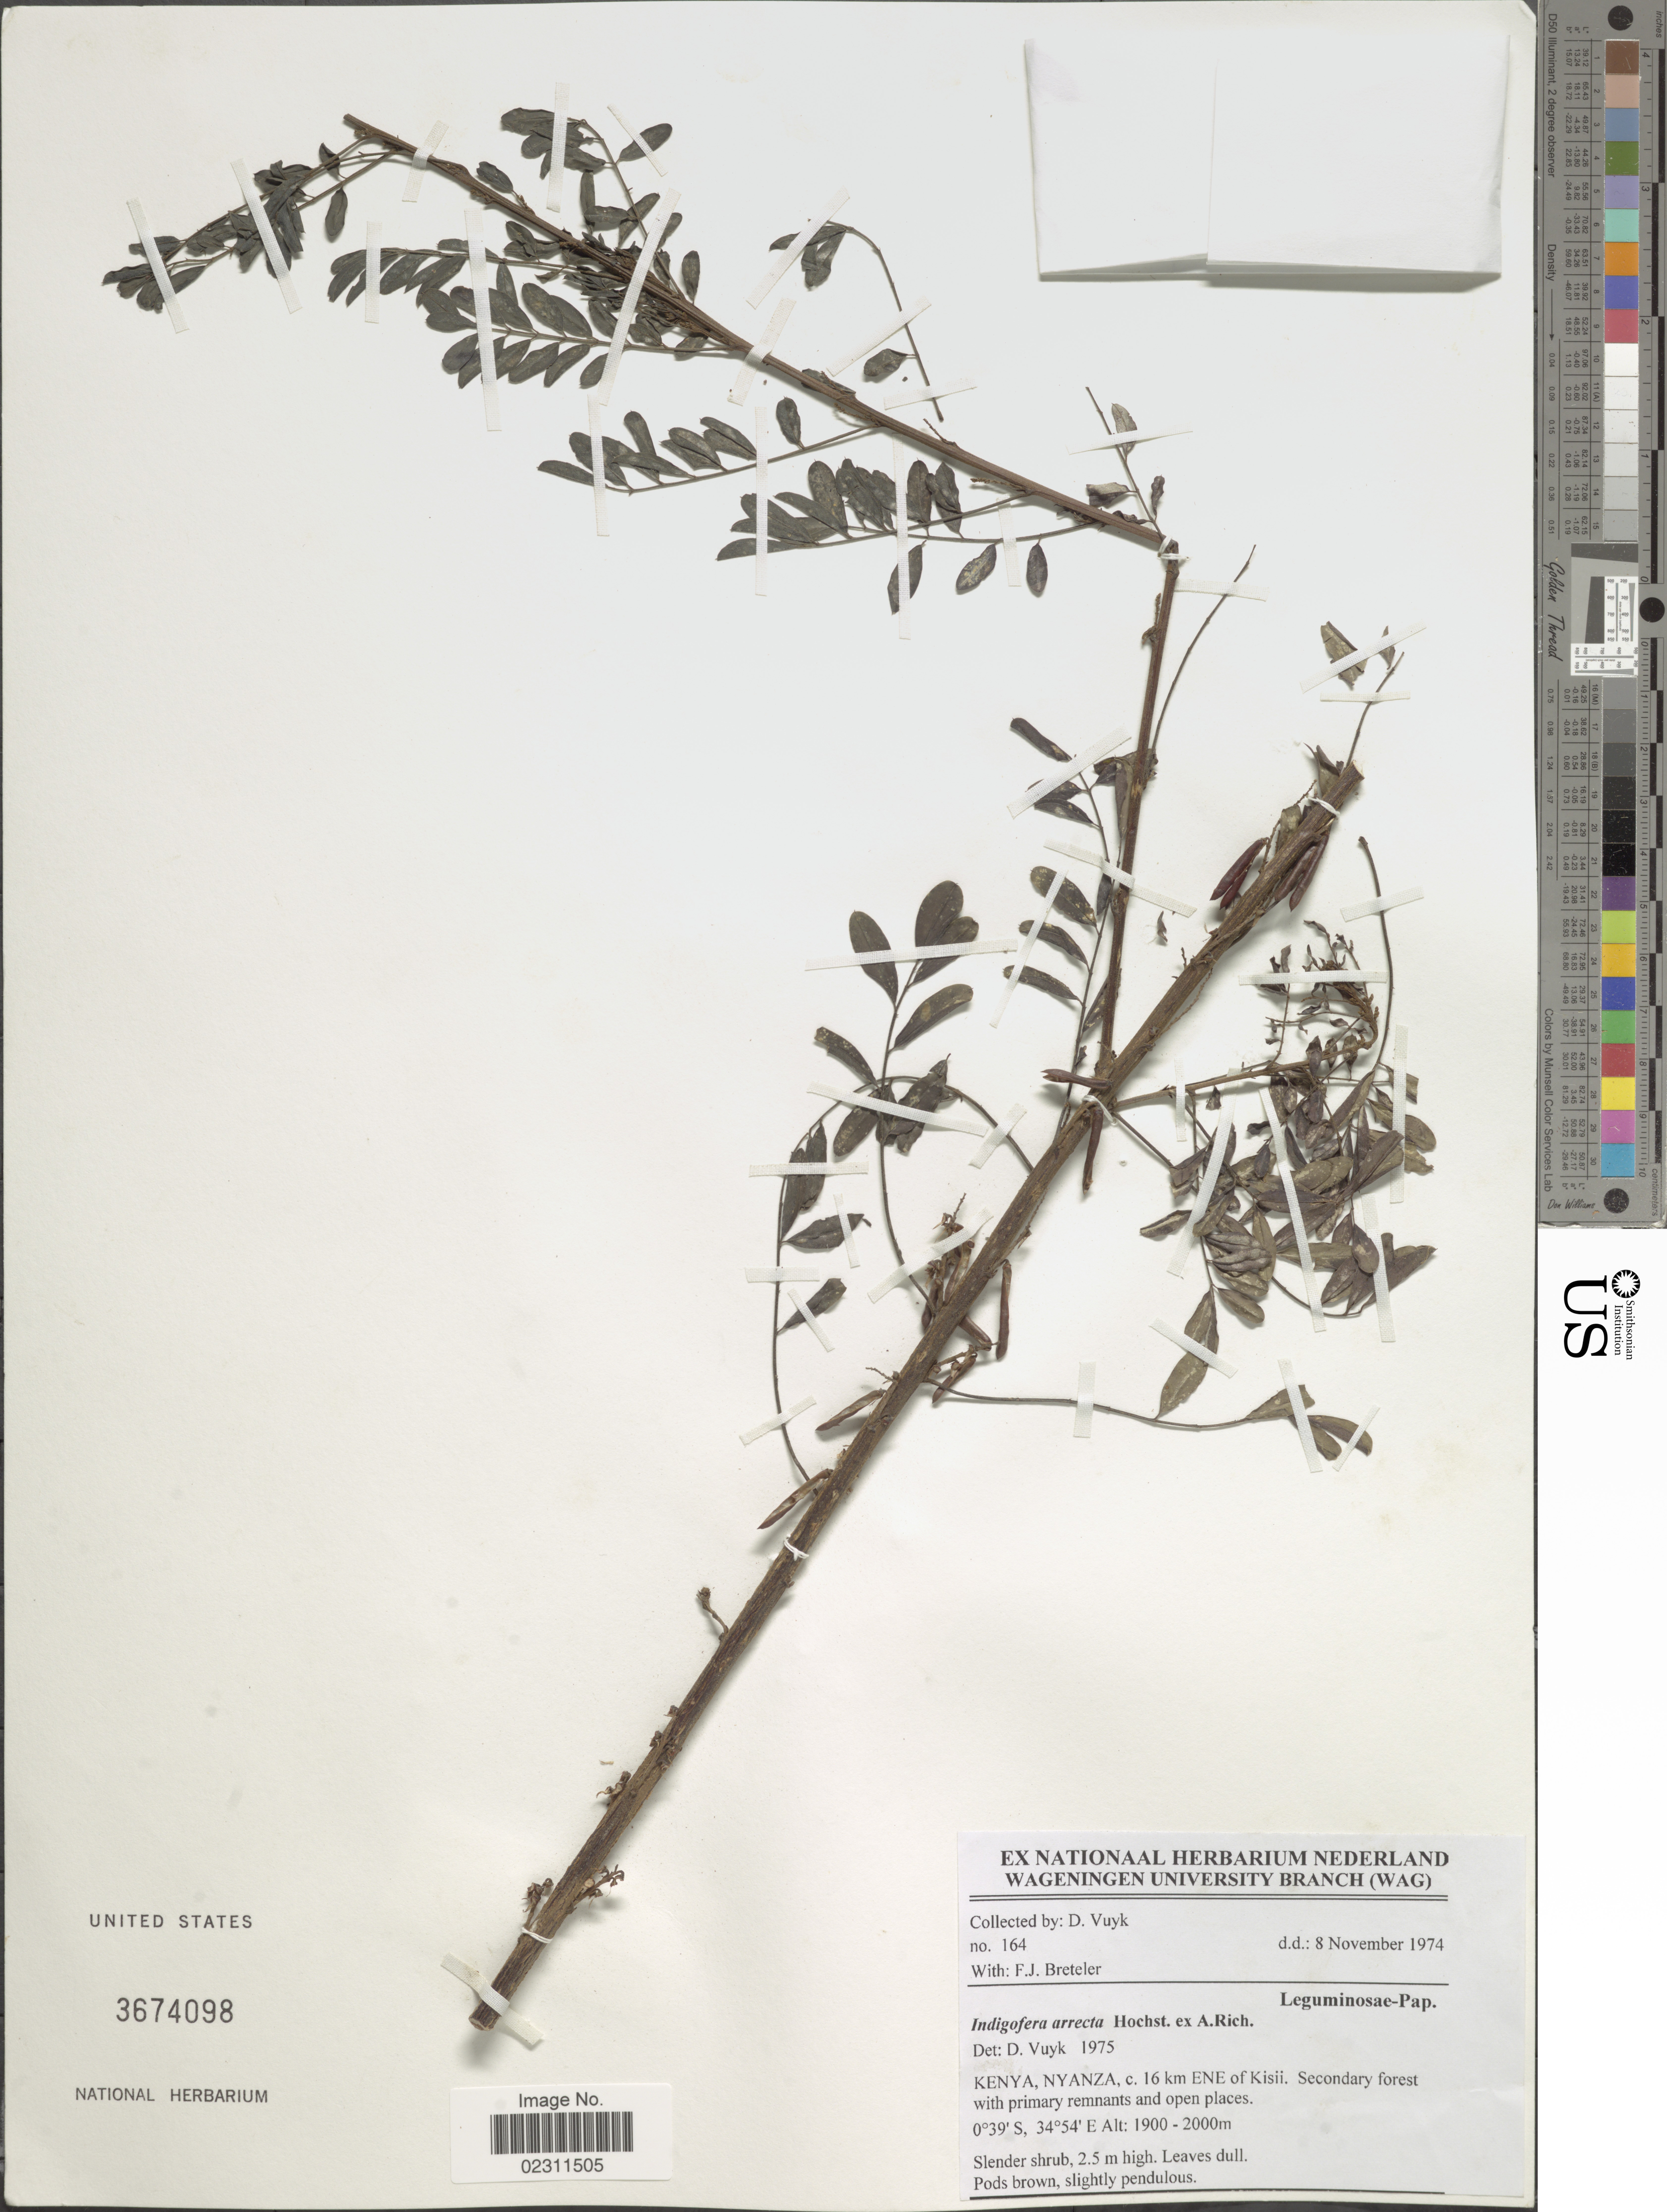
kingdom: Plantae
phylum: Tracheophyta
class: Magnoliopsida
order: Fabales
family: Fabaceae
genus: Indigofera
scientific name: Indigofera arrecta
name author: Hochst. ex A. Rich.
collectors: D. Vuyk & F. J. Breteler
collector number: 164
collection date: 1974-11-08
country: Kenya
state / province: Nyamira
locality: C. 16 km NEE of Kisii. Nyanza.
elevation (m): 1900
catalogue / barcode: US 3674098